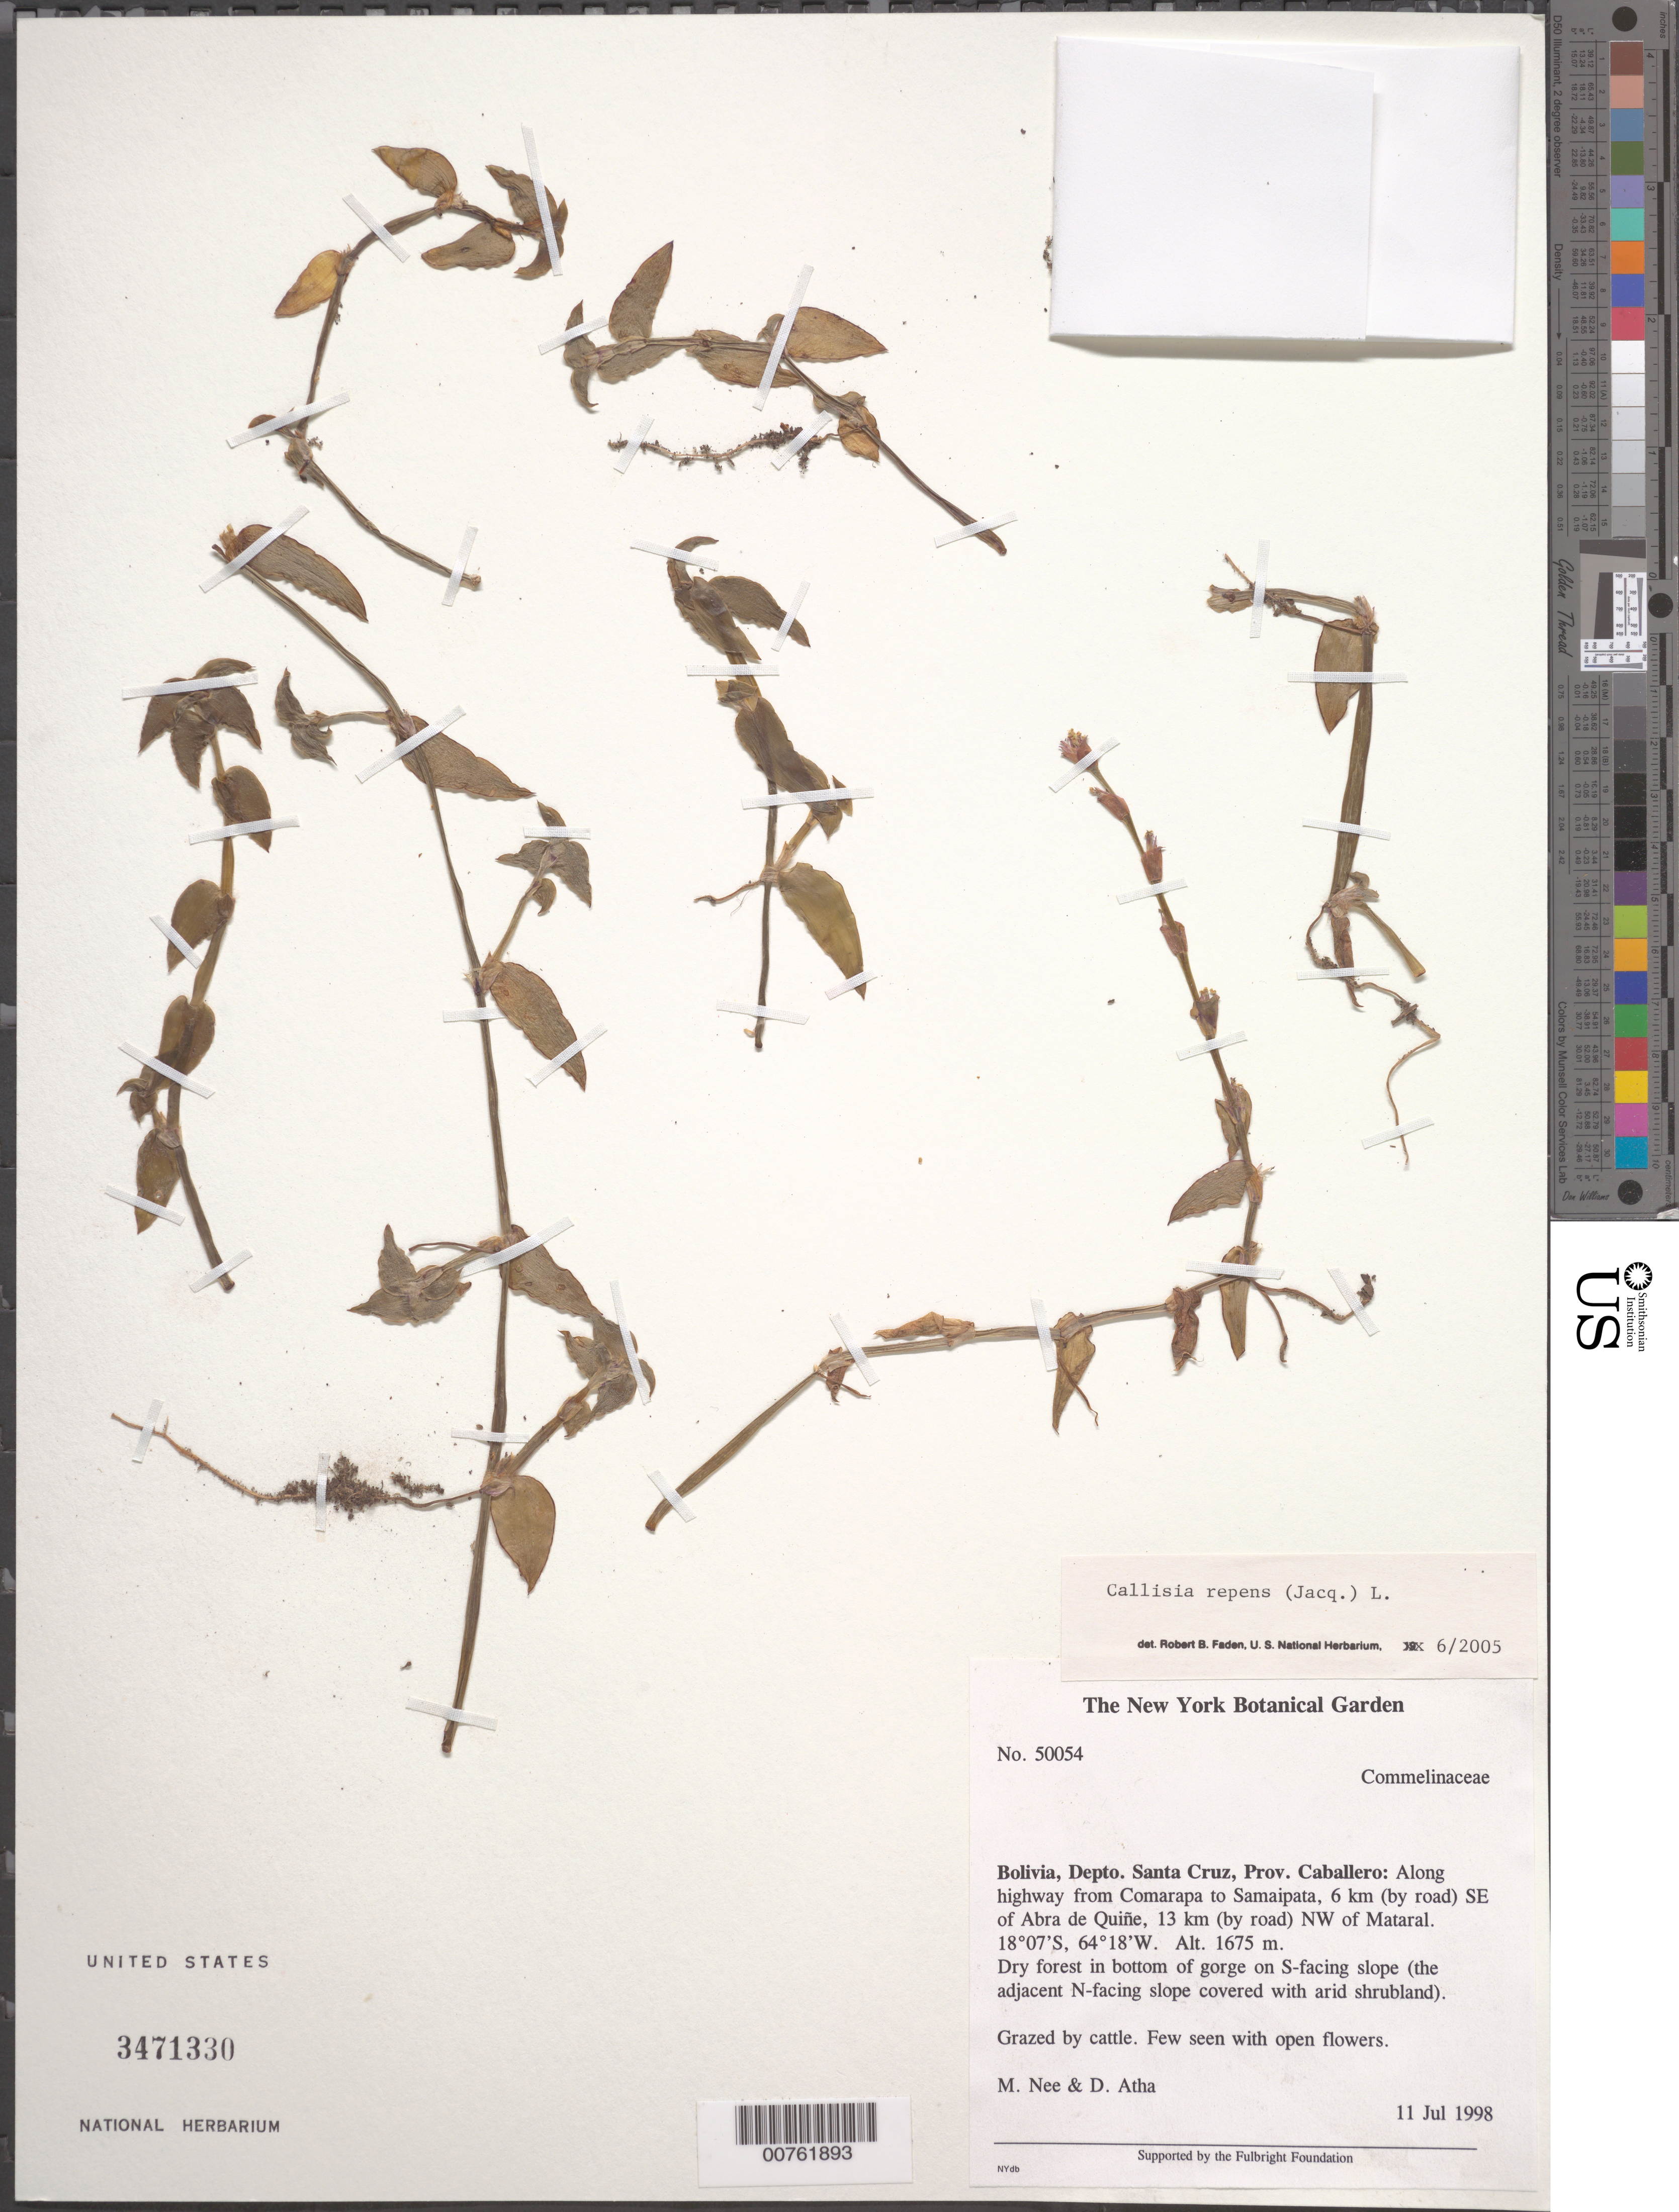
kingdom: Plantae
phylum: Tracheophyta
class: Liliopsida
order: Commelinales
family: Commelinaceae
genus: Callisia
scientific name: Callisia repens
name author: (Jacq.) L.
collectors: M. Nee & D. Atha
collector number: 50054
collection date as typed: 11 Jul 1998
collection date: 1998-07-11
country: Bolivia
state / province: Santa Cruz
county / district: Caballero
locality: Along highway from Comarapa to Samaipata, 6 km (by road) SE of Abra de Quine, 13 km (by road) NW of Mataral.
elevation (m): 1675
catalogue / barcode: US 3471330